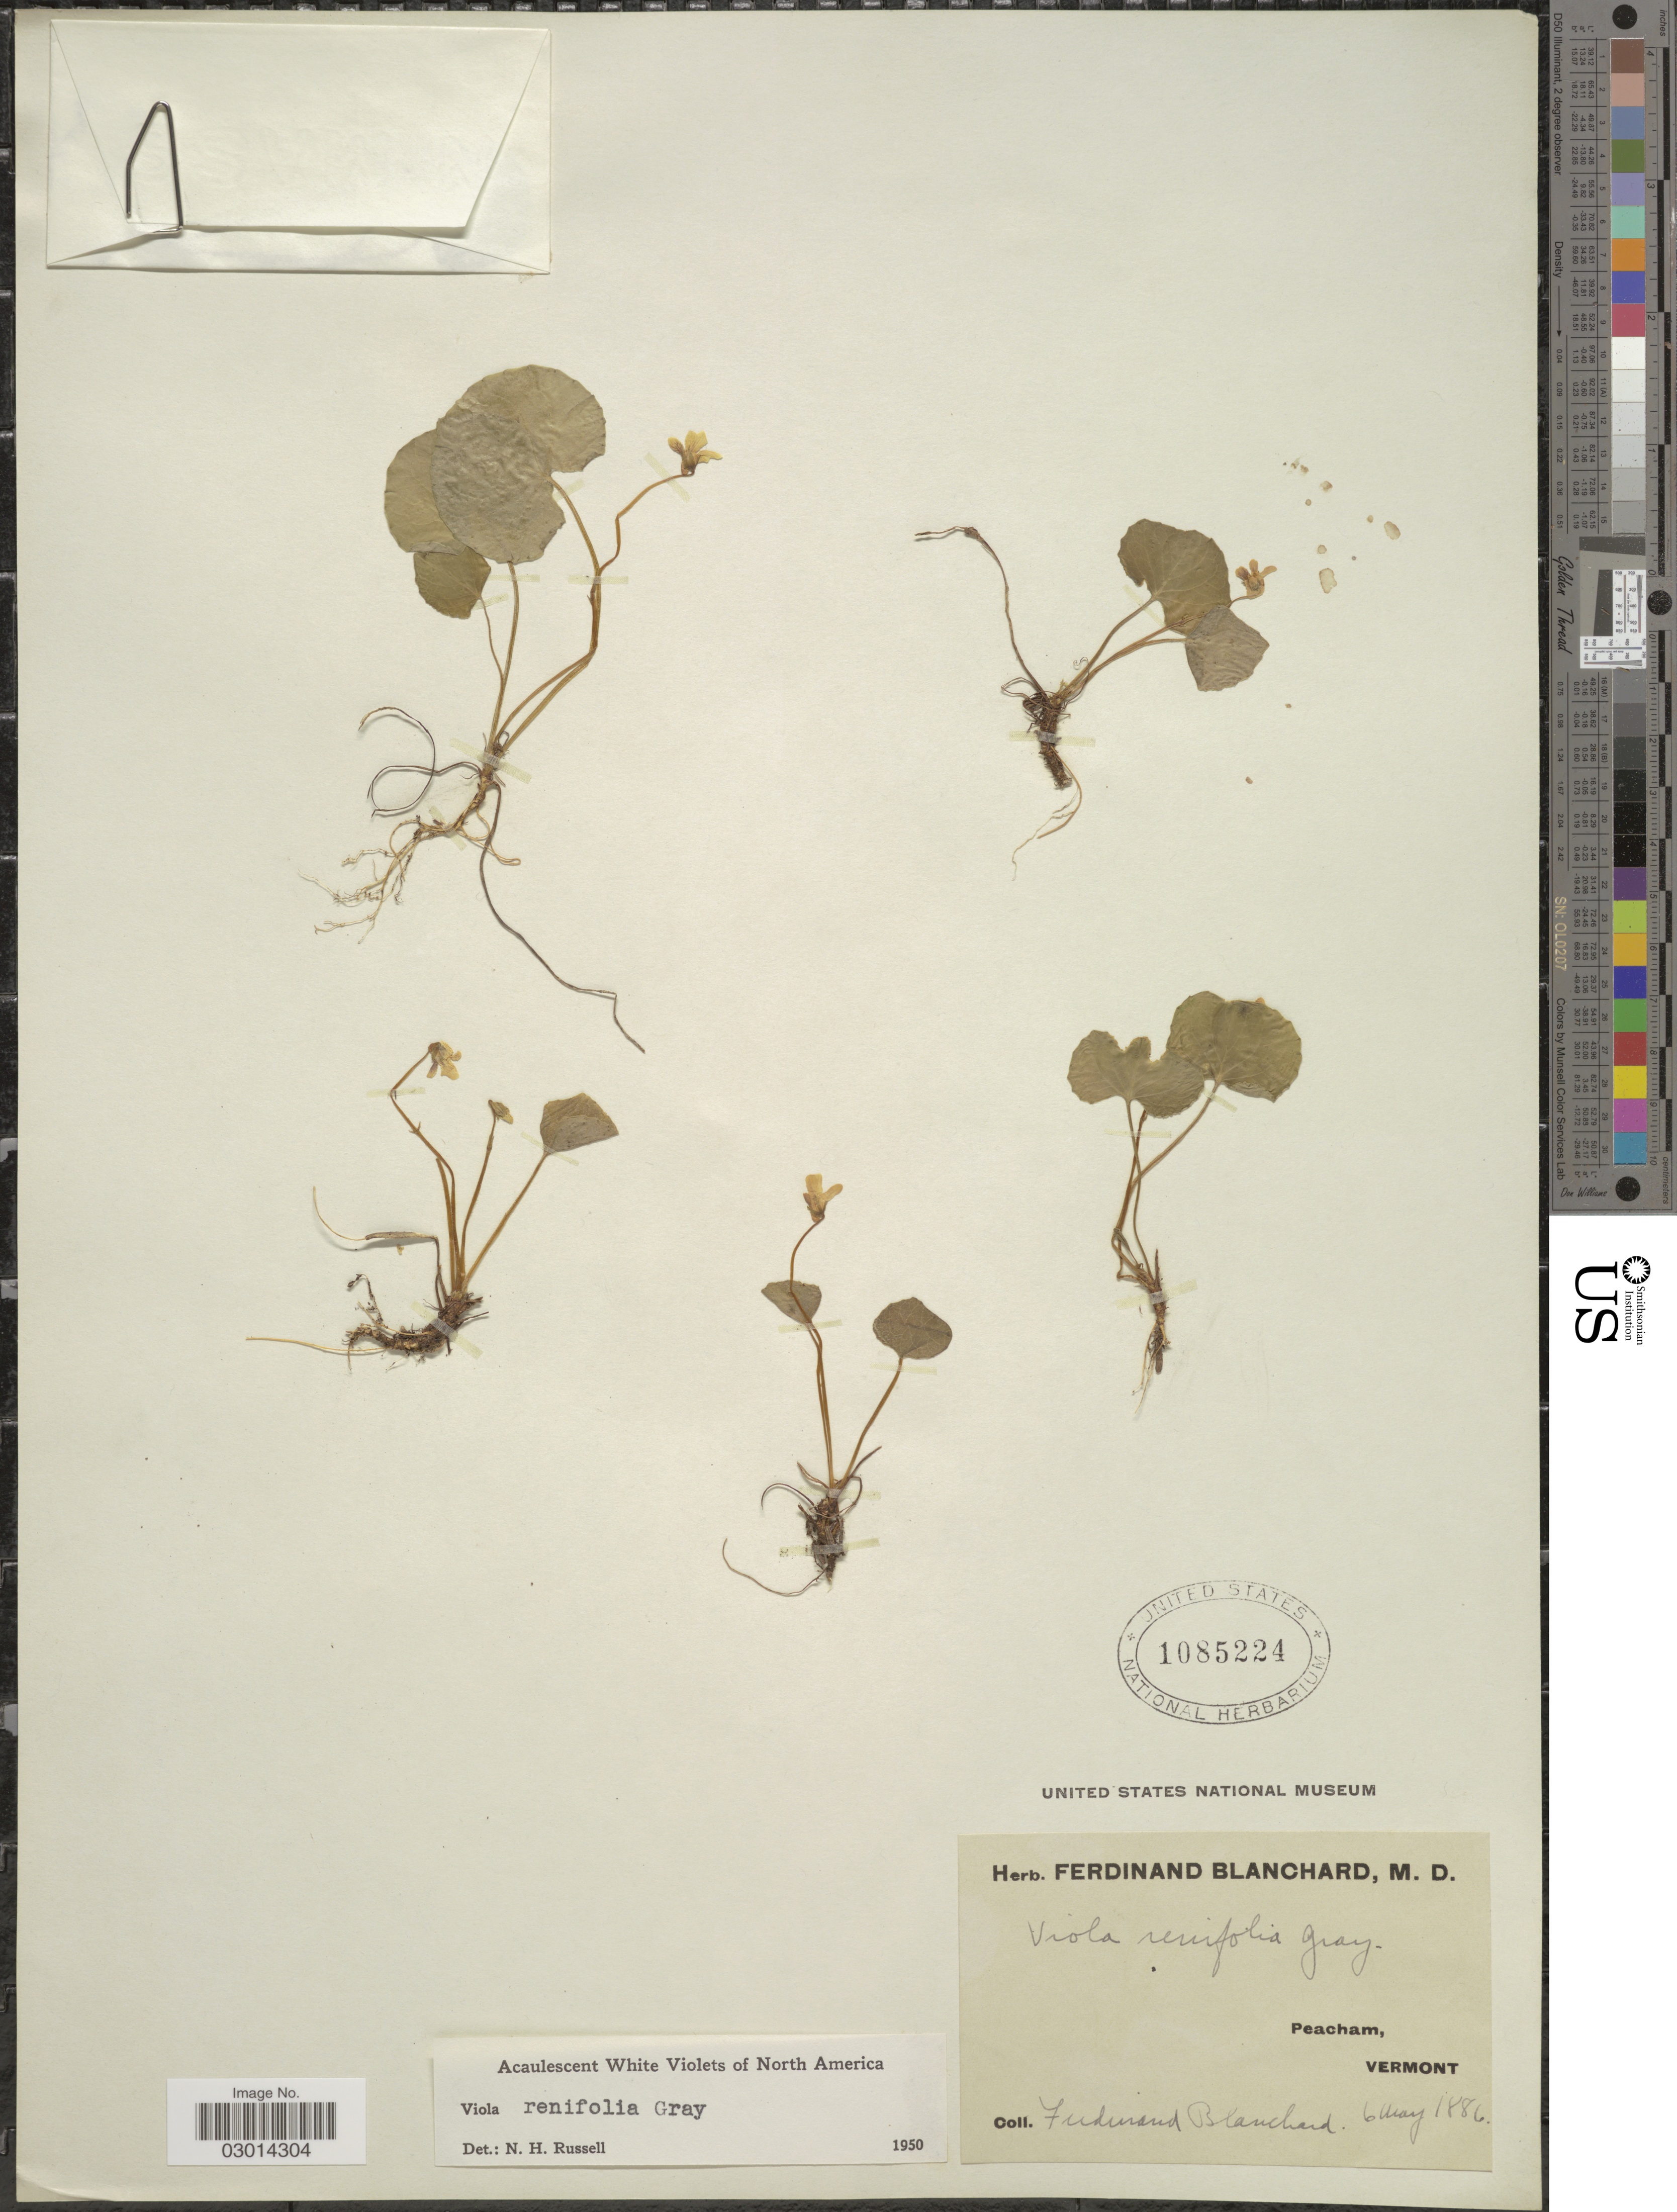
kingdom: Plantae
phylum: Tracheophyta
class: Magnoliopsida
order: Malpighiales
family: Violaceae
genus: Viola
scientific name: Viola renifolia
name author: A. Gray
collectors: F. Blanchard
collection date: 1886-05-06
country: United States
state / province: Vermont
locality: Peacham.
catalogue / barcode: US 1085224